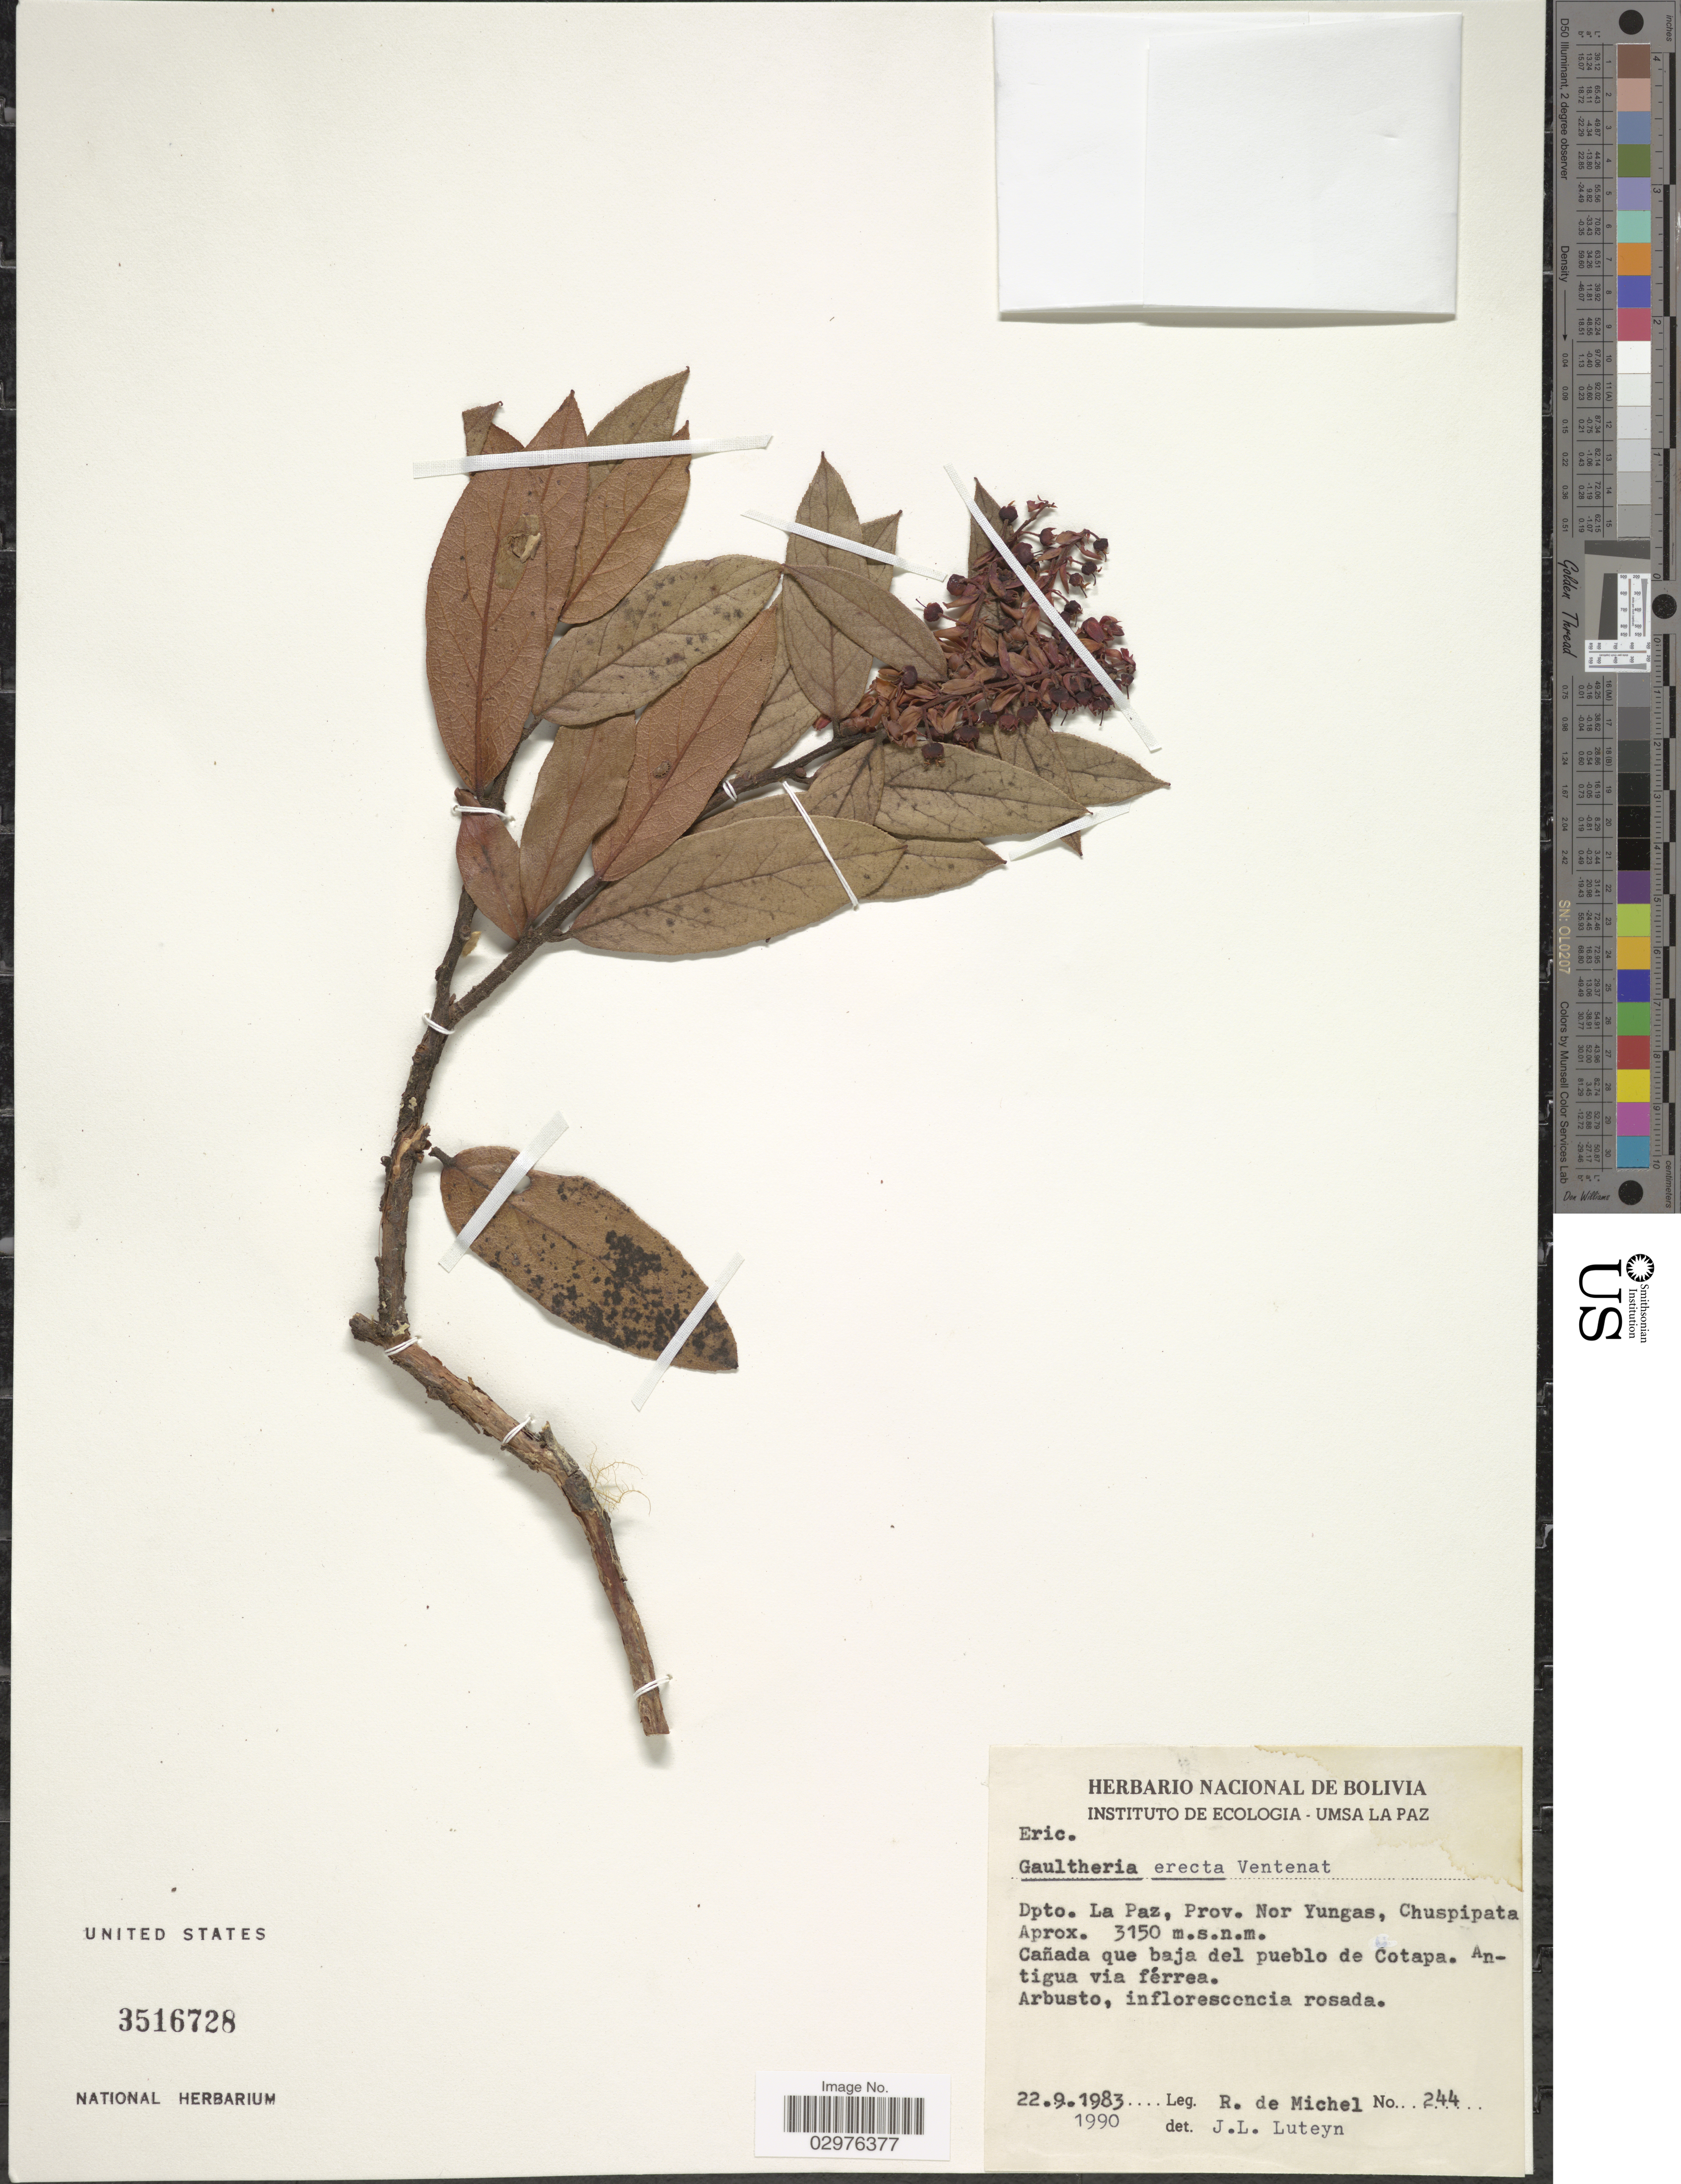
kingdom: Plantae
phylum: Tracheophyta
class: Magnoliopsida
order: Ericales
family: Ericaceae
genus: Gaultheria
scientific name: Gaultheria erecta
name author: Vent.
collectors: d. Michel R.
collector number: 244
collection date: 1983-09-22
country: Bolivia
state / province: La Paz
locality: Dpto. La Paz, Prov. Nor Yungas, Chuspipata. Cañada que baja del pueblo de Cotapa.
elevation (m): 3150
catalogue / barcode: US 3516728